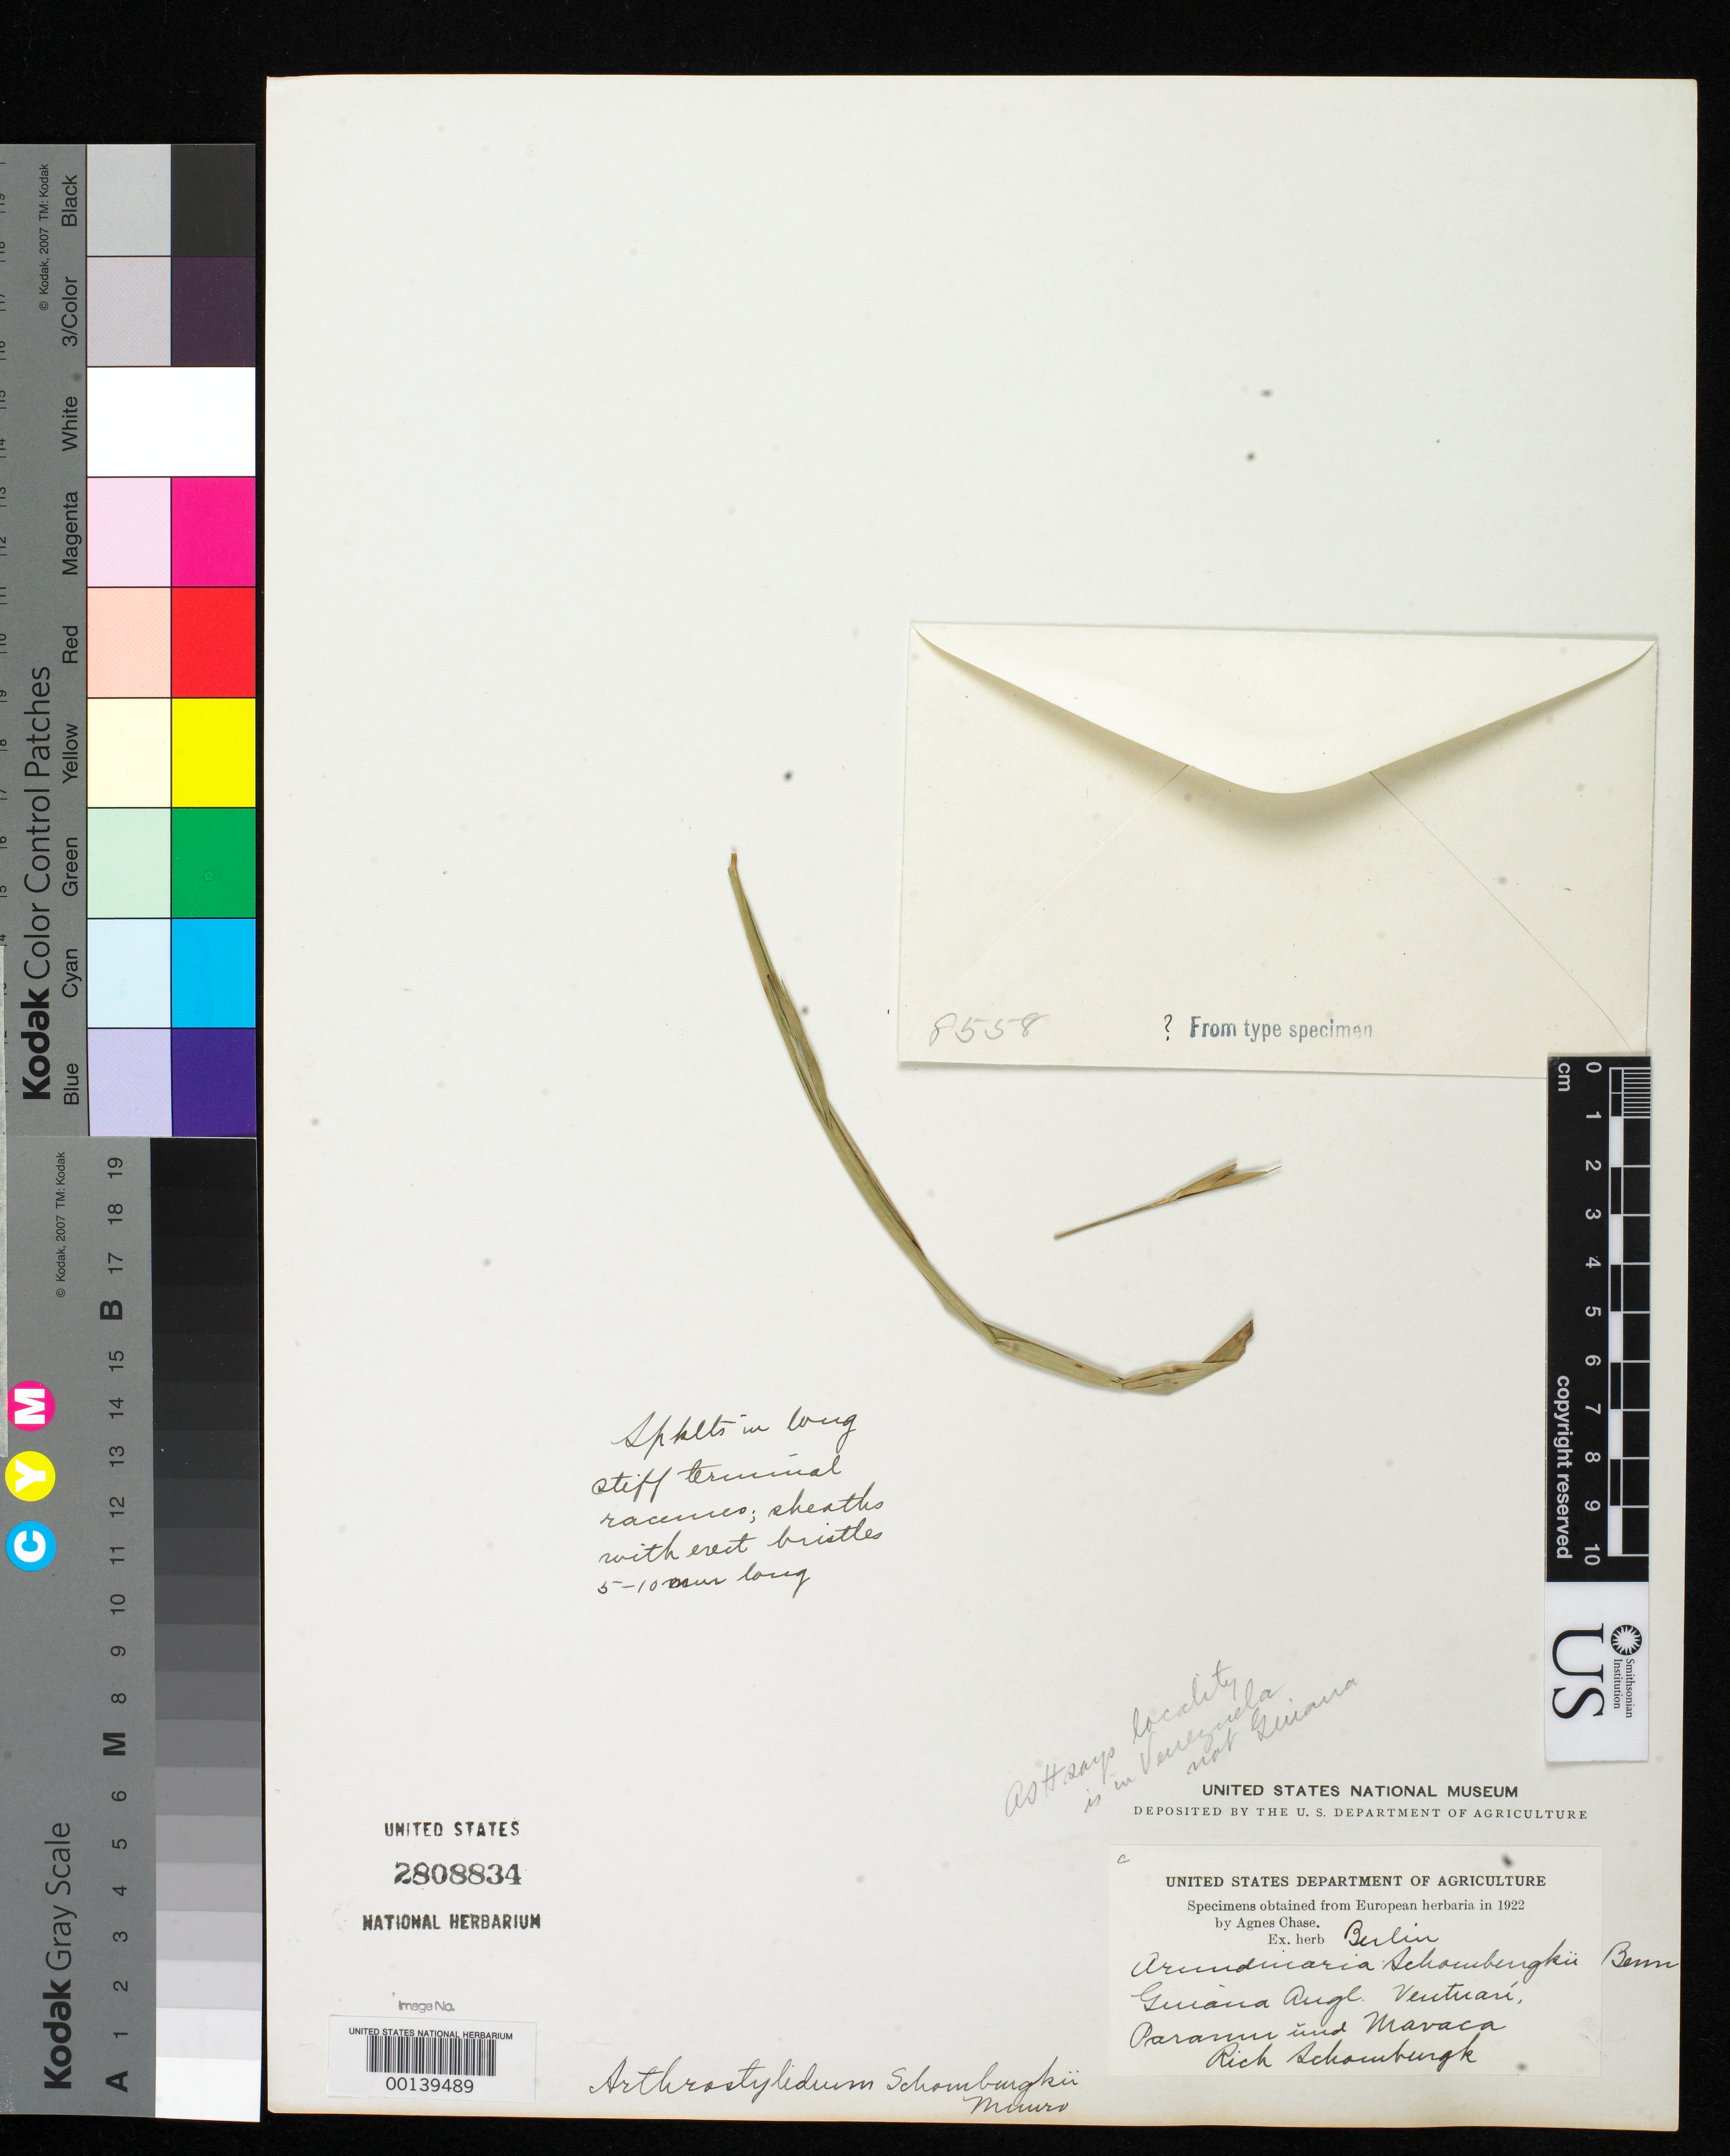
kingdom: Plantae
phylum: Tracheophyta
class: Liliopsida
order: Poales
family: Poaceae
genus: Arundinaria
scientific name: Arundinaria schomburgkii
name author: Benn. in R.H. Schomb.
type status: Type Fragment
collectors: M. R. Schomburgk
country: Guyana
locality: Ventuari.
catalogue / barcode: US 2808834